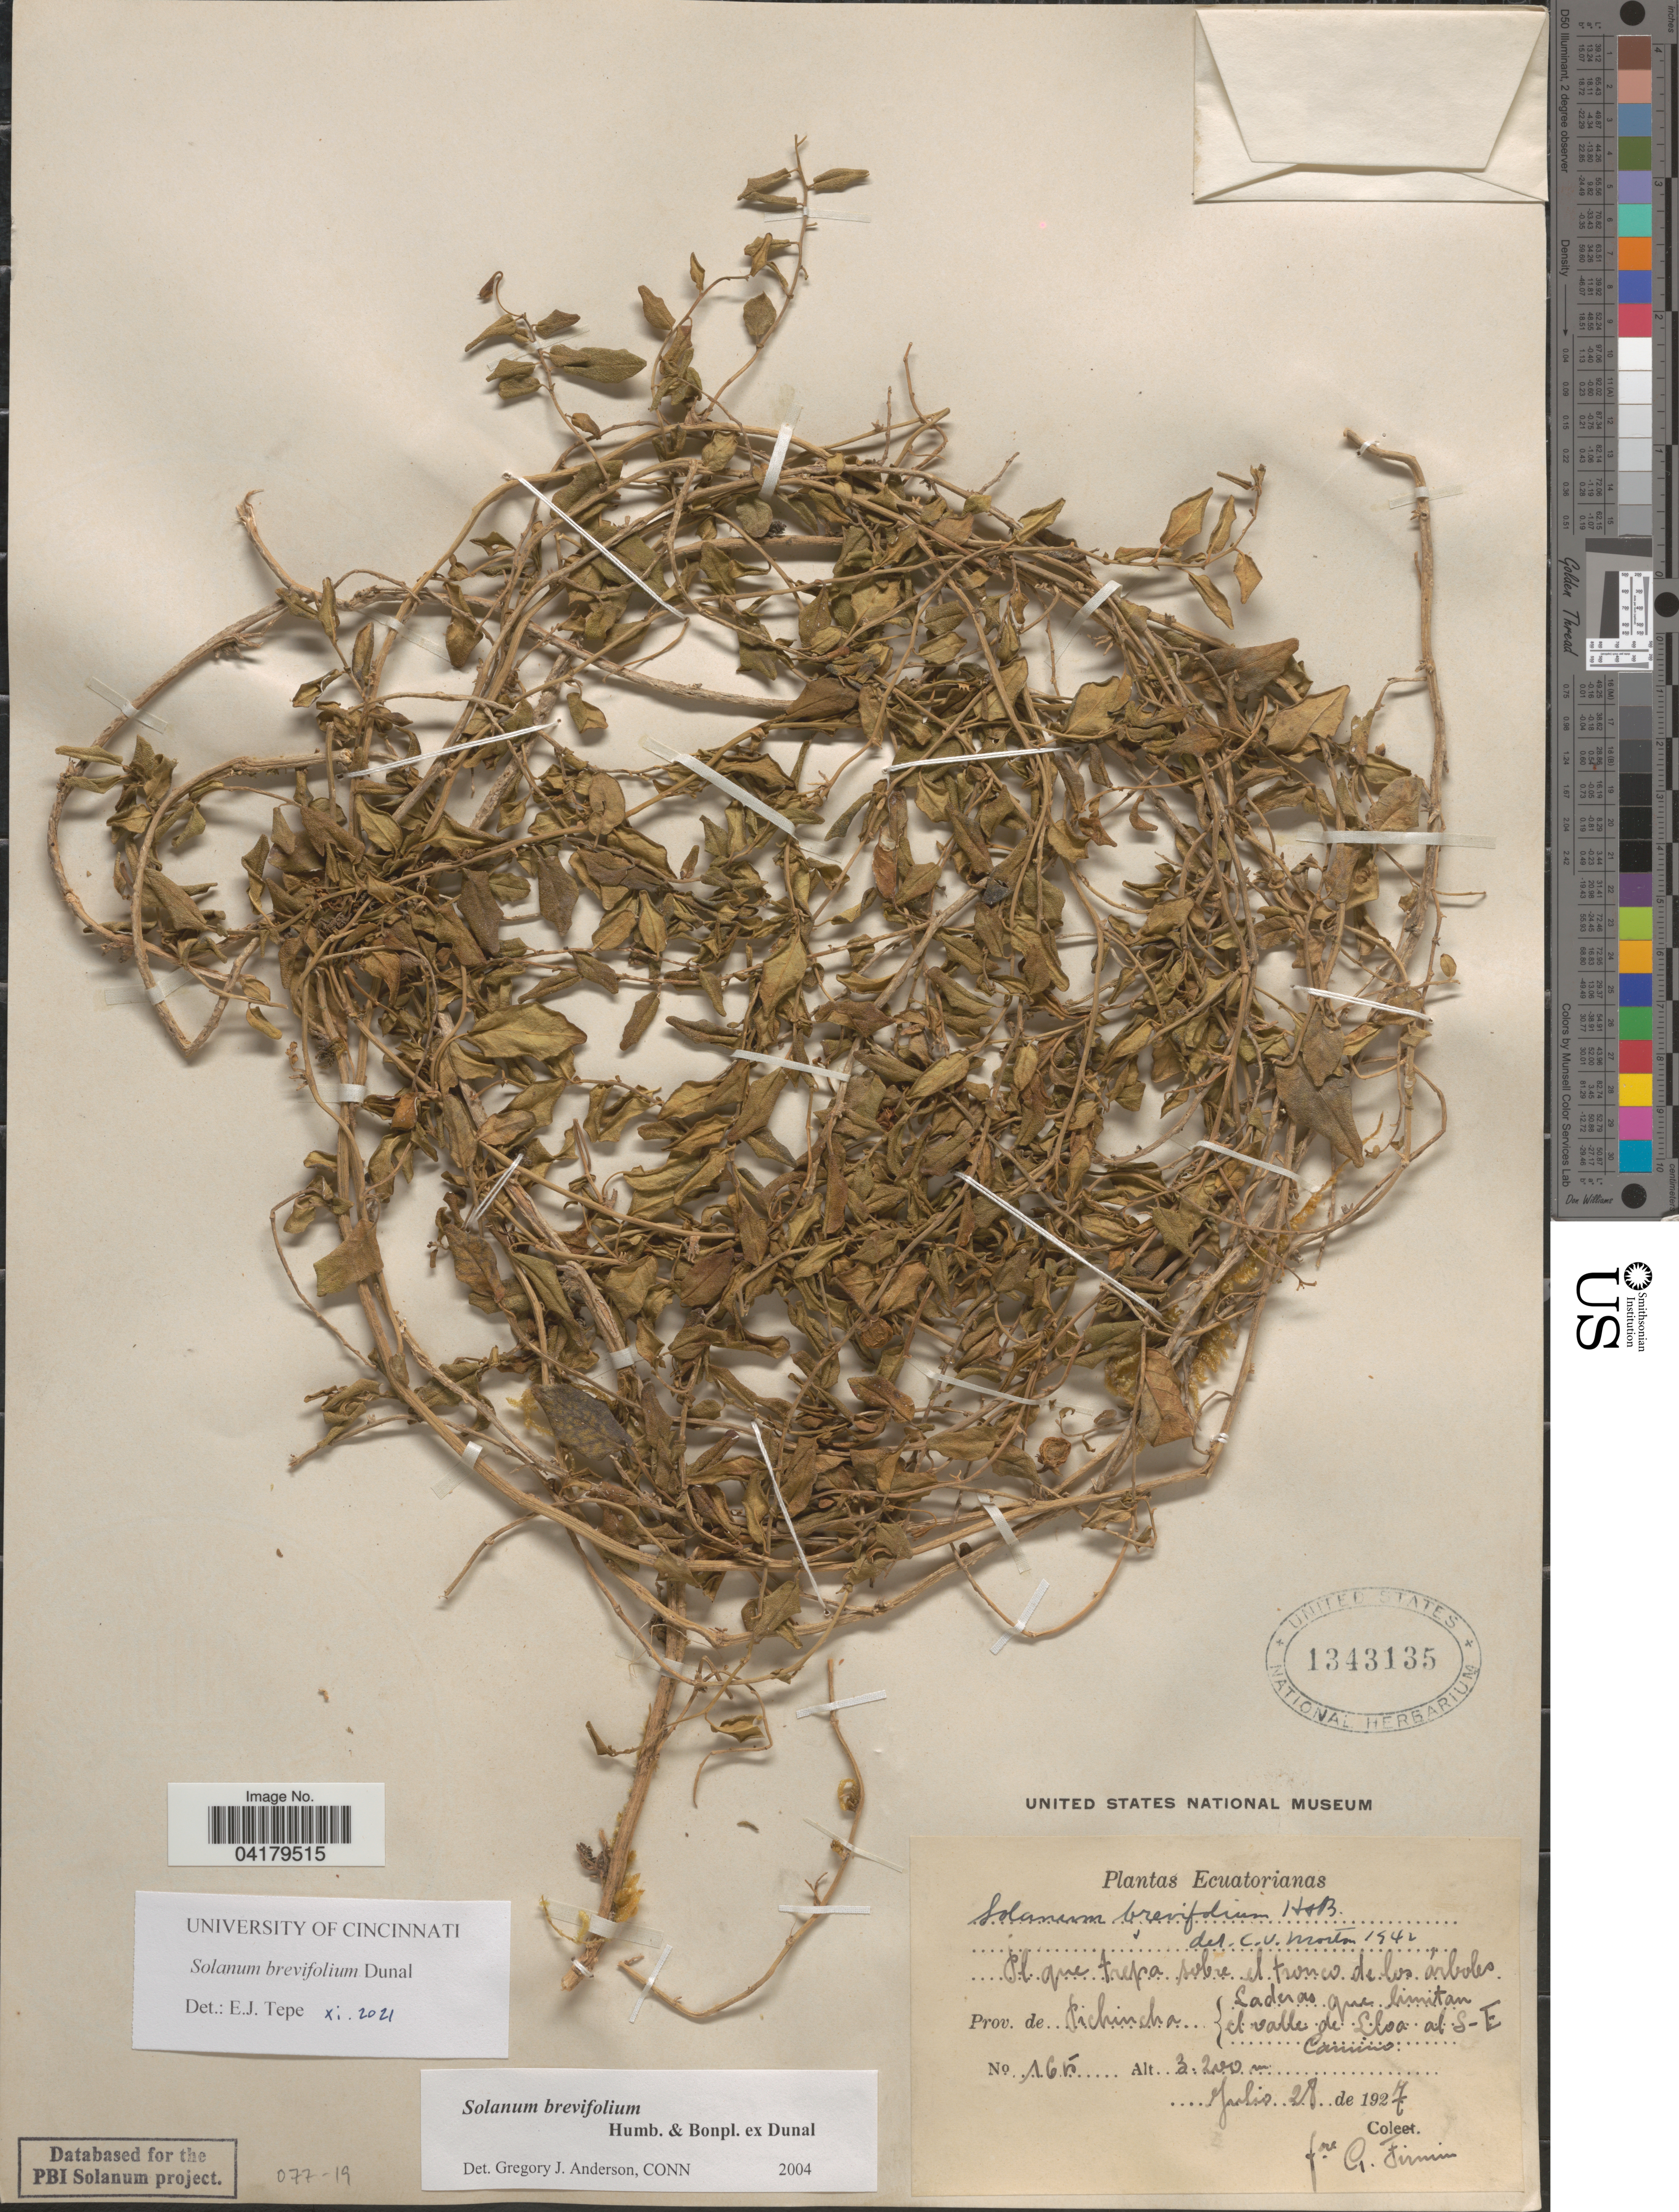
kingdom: Plantae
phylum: Tracheophyta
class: Magnoliopsida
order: Solanales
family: Solanaceae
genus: Solanum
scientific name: Solanum brevifolium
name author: Dunal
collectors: F. Firmin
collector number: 165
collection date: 1927-07-28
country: Ecuador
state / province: Pichincha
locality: Laderas que limitan el valle de Lloa al S-E Camino.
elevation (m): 3200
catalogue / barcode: US 1343135